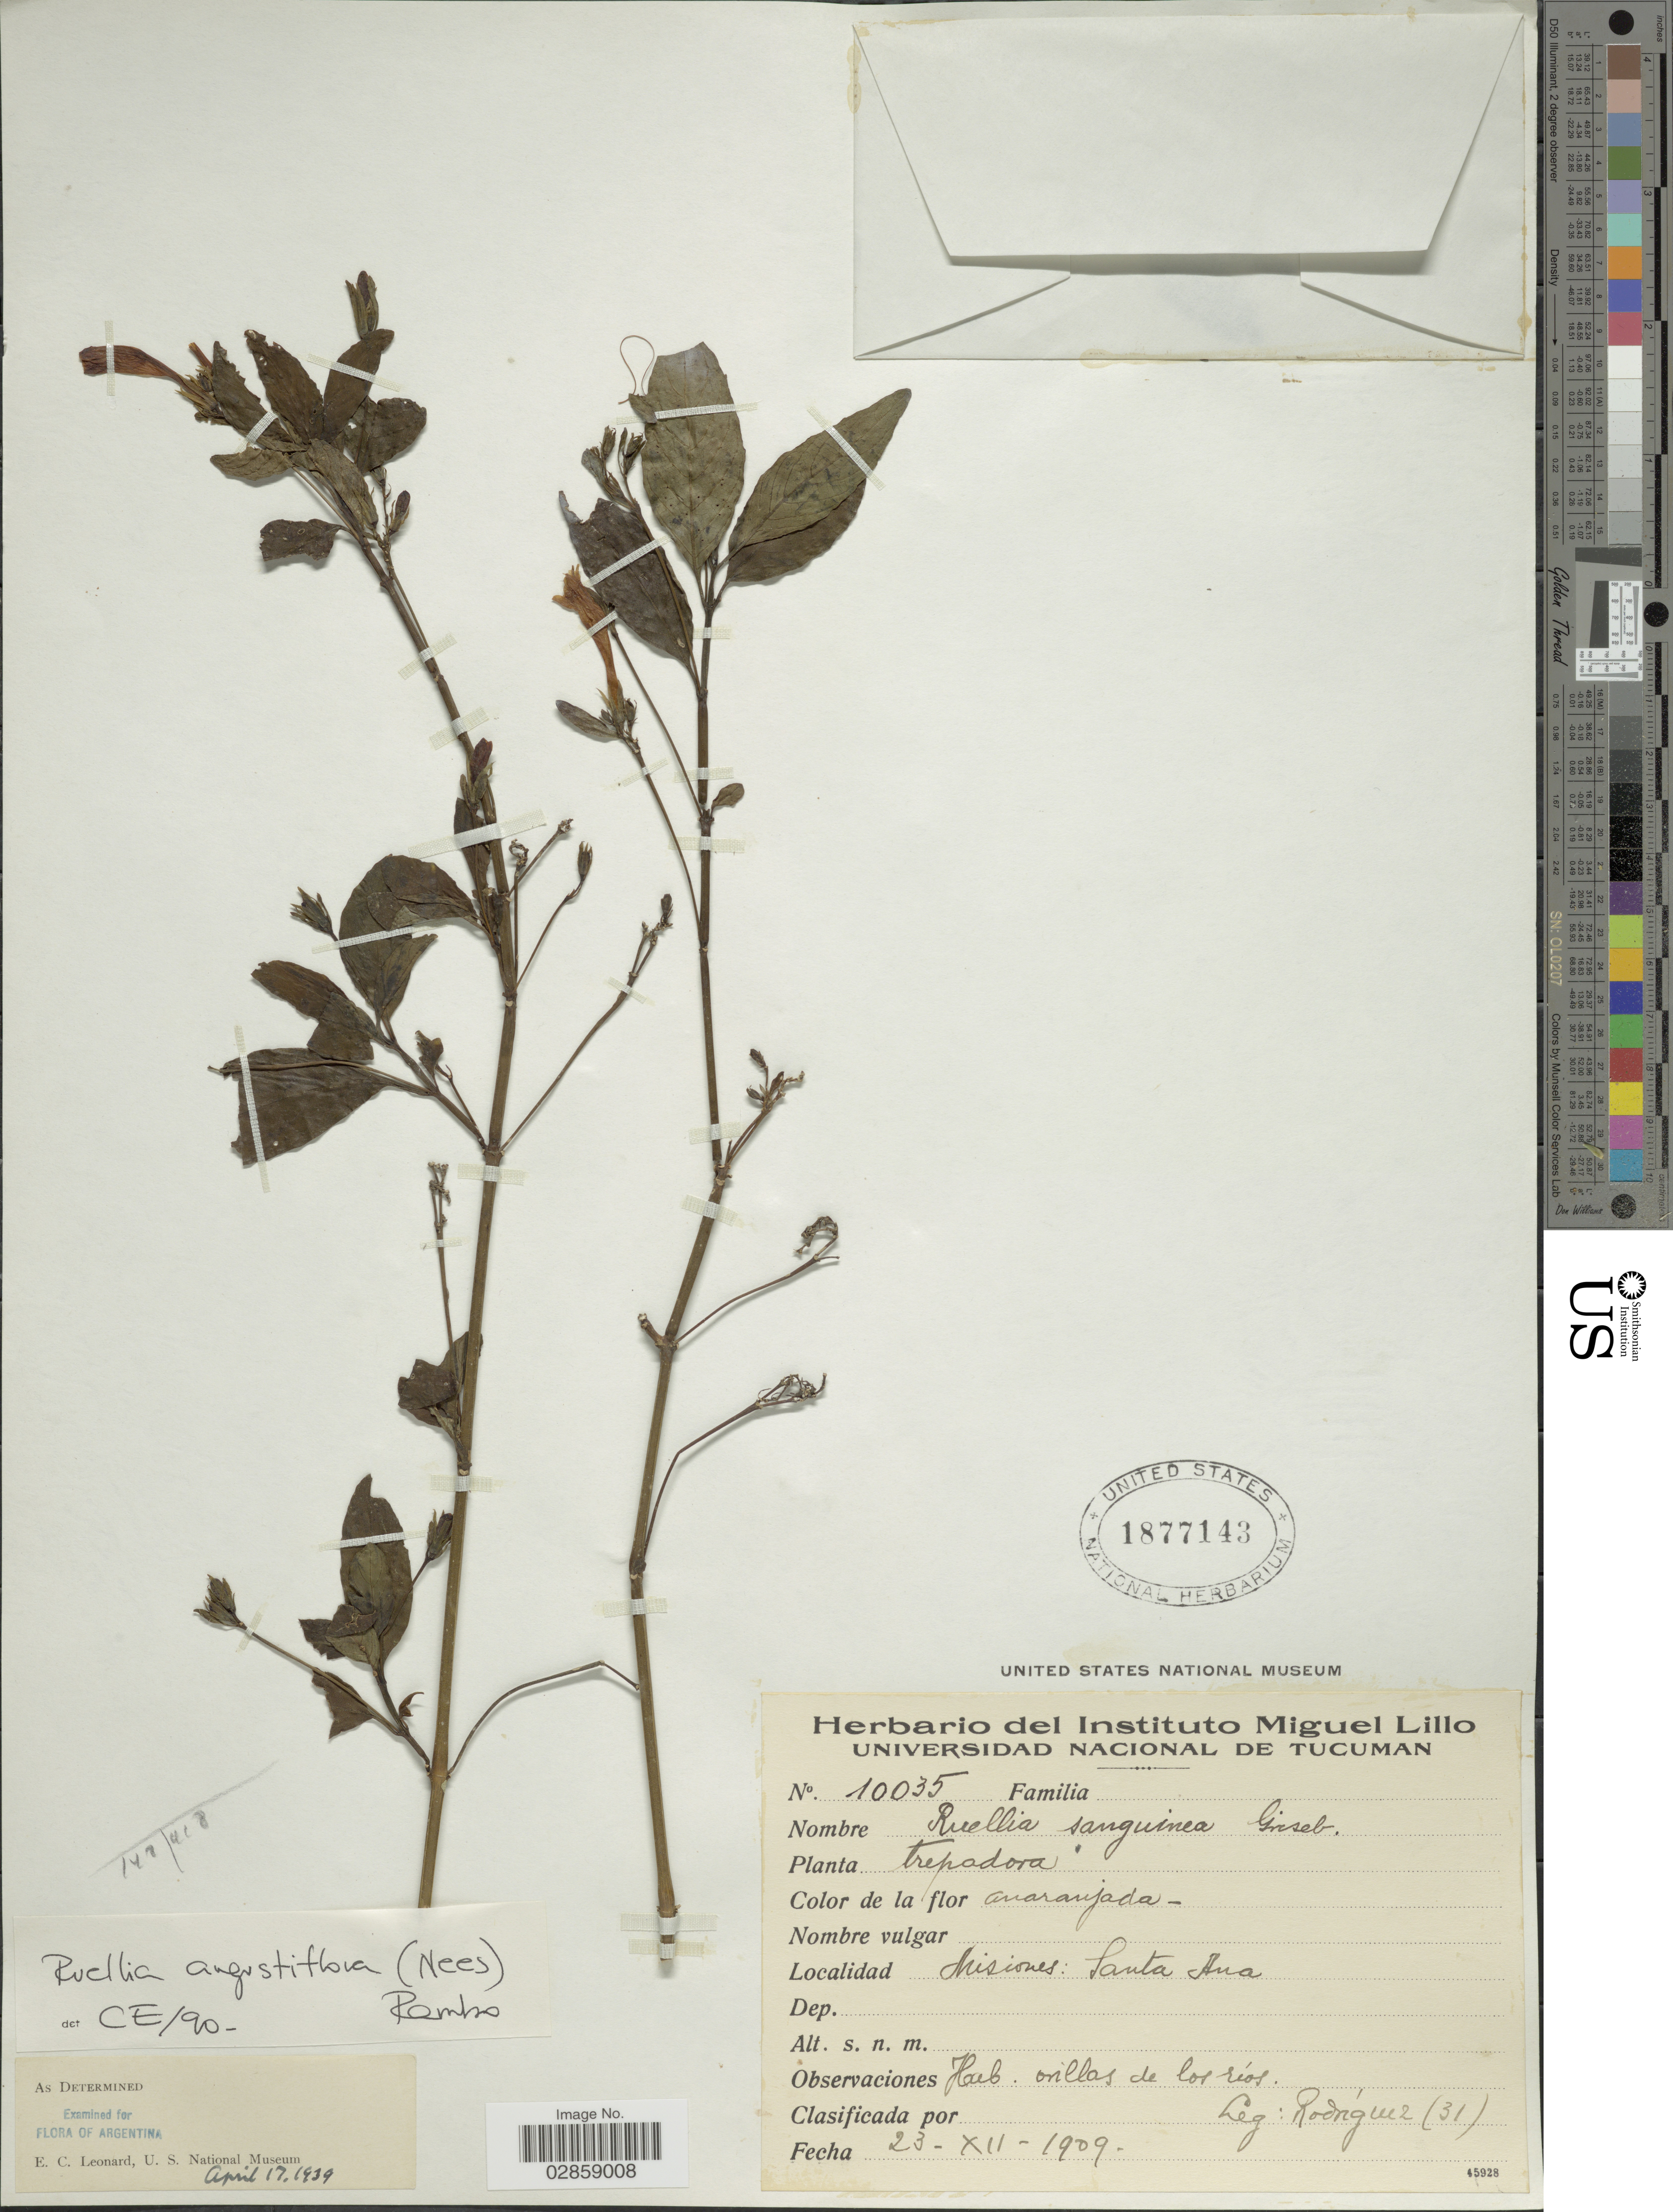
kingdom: Plantae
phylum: Tracheophyta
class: Magnoliopsida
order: Lamiales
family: Acanthaceae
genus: Ruellia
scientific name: Ruellia angustiflora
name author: (Nees) Lindau ex Rambo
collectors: Rodriguez, --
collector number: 31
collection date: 1909-12-23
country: Argentina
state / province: Misiones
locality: Santa Ana.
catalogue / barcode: US 1877143